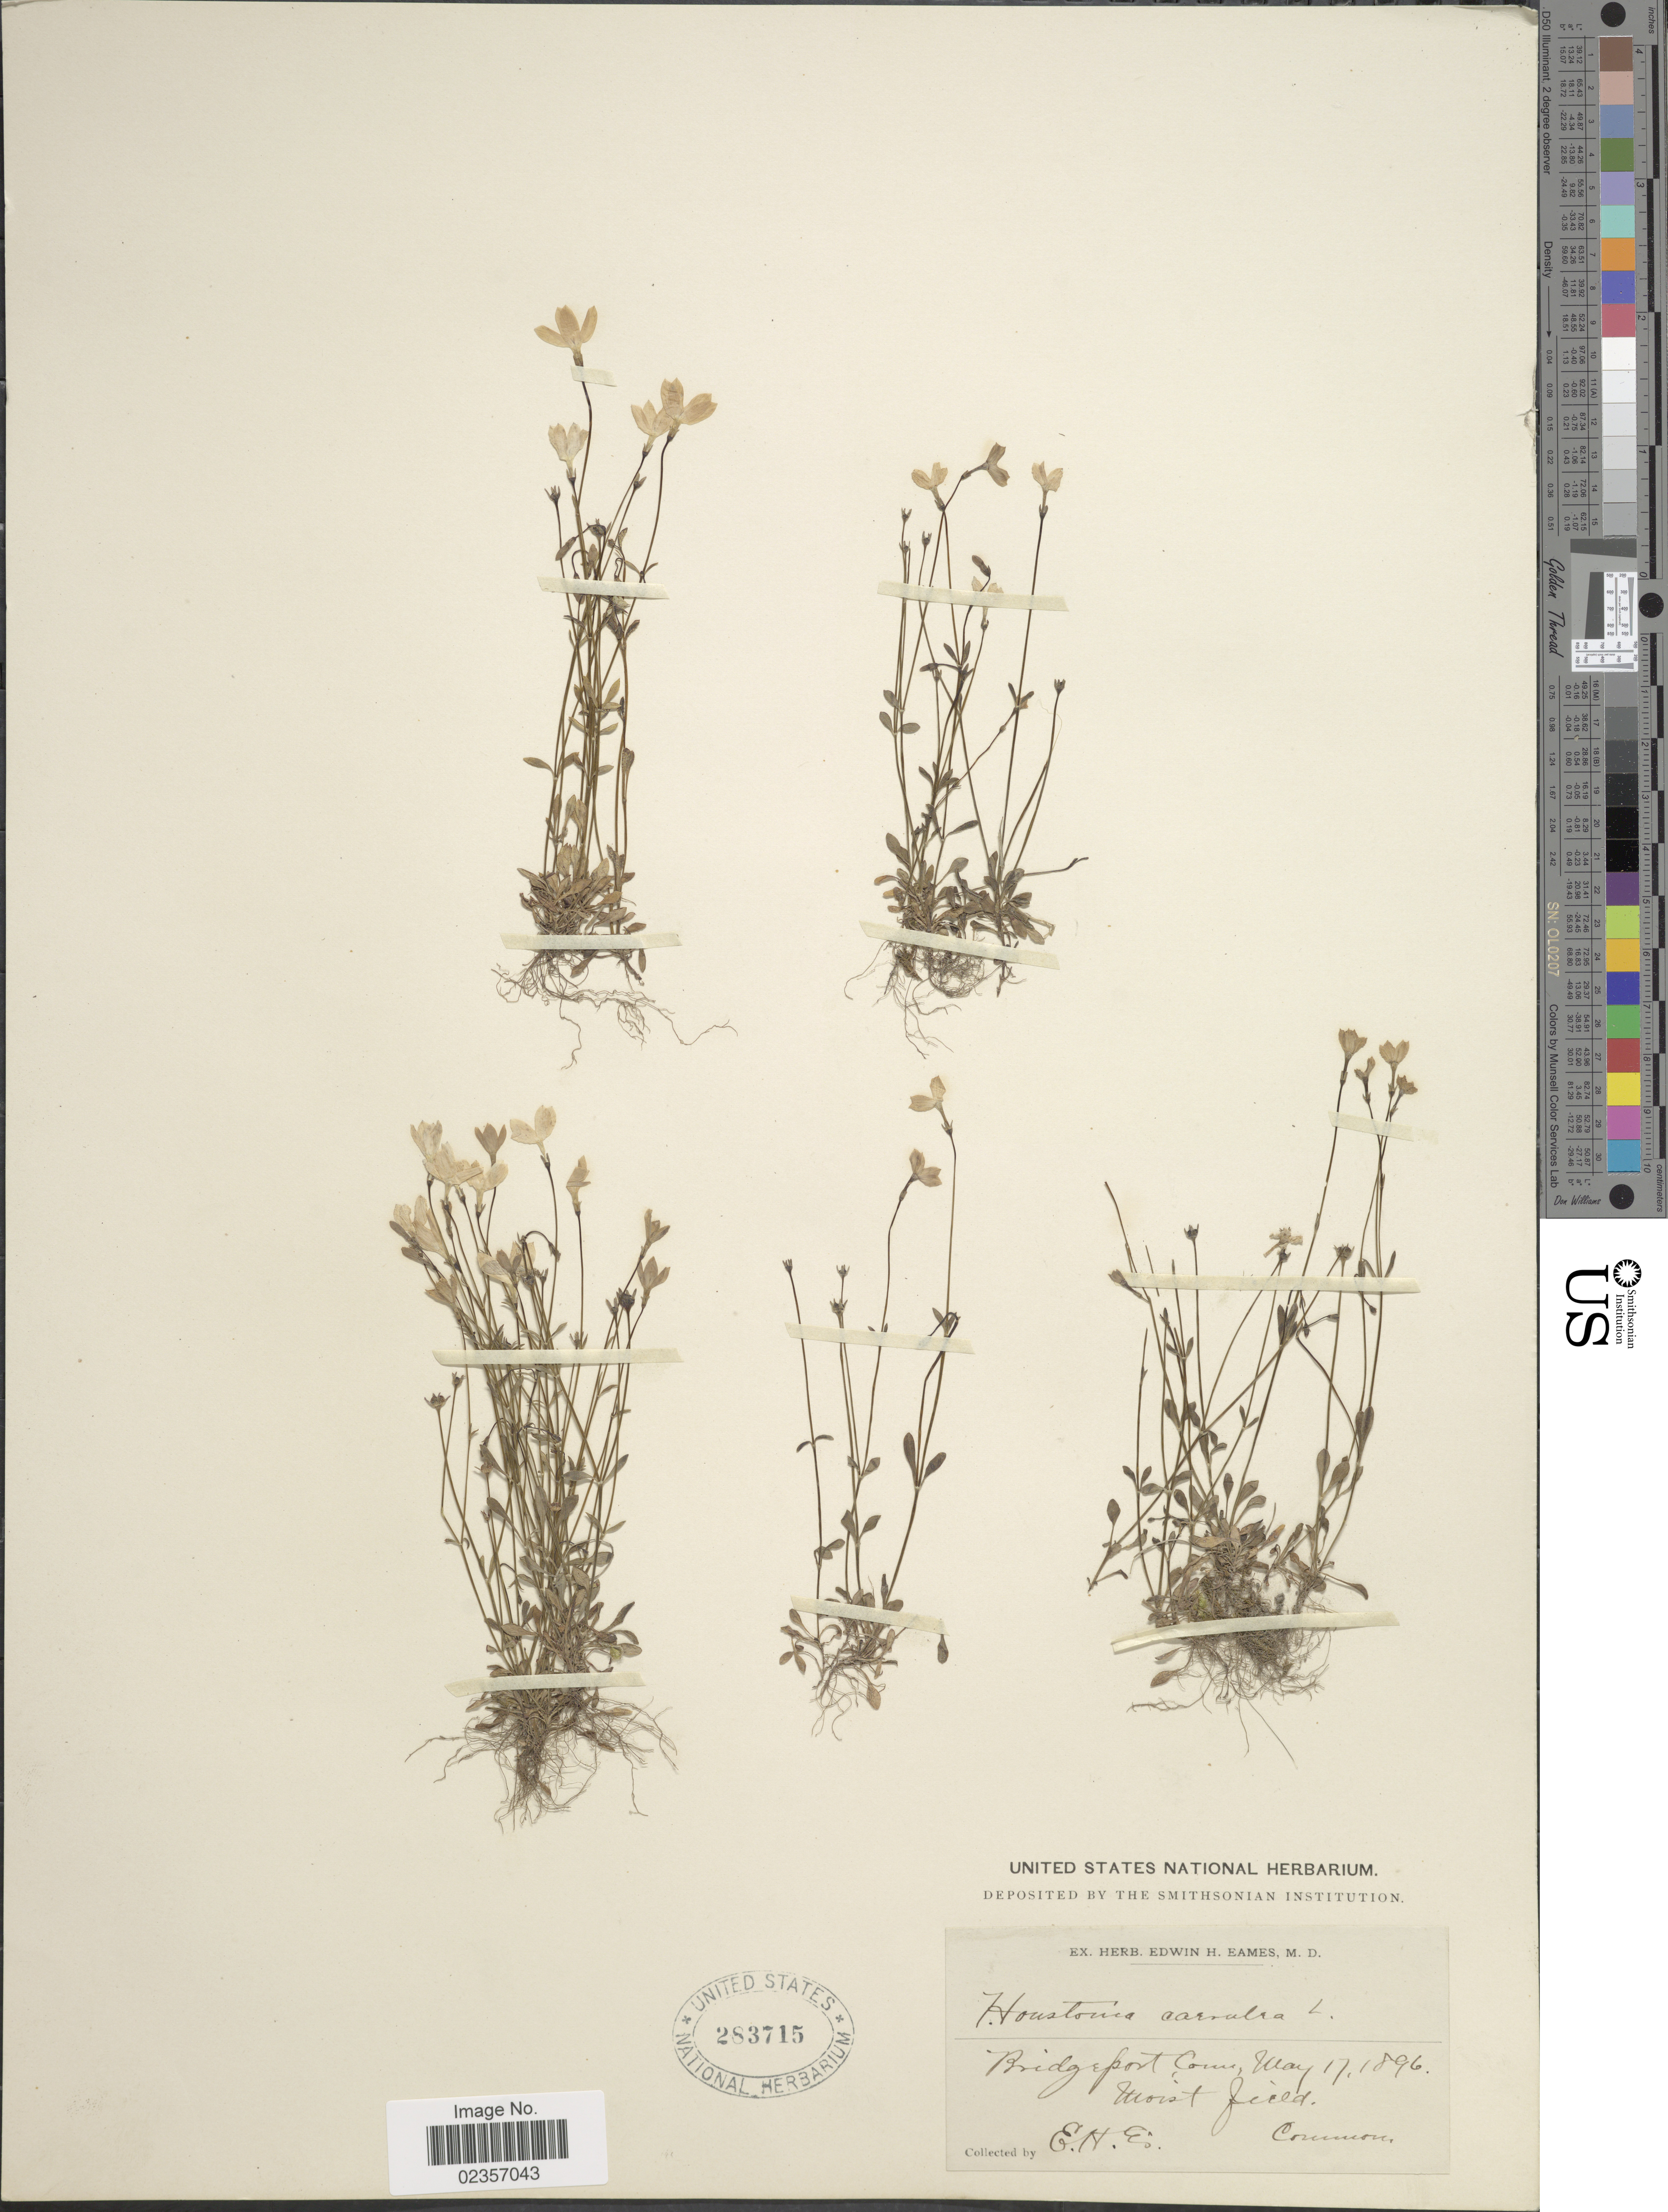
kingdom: Plantae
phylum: Tracheophyta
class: Magnoliopsida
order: Gentianales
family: Rubiaceae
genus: Houstonia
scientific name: Houstonia caerulea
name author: L.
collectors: E. H. Eames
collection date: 1896-05-17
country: United States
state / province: Connecticut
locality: Bridgeport, Moist field, Common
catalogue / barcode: US 283715